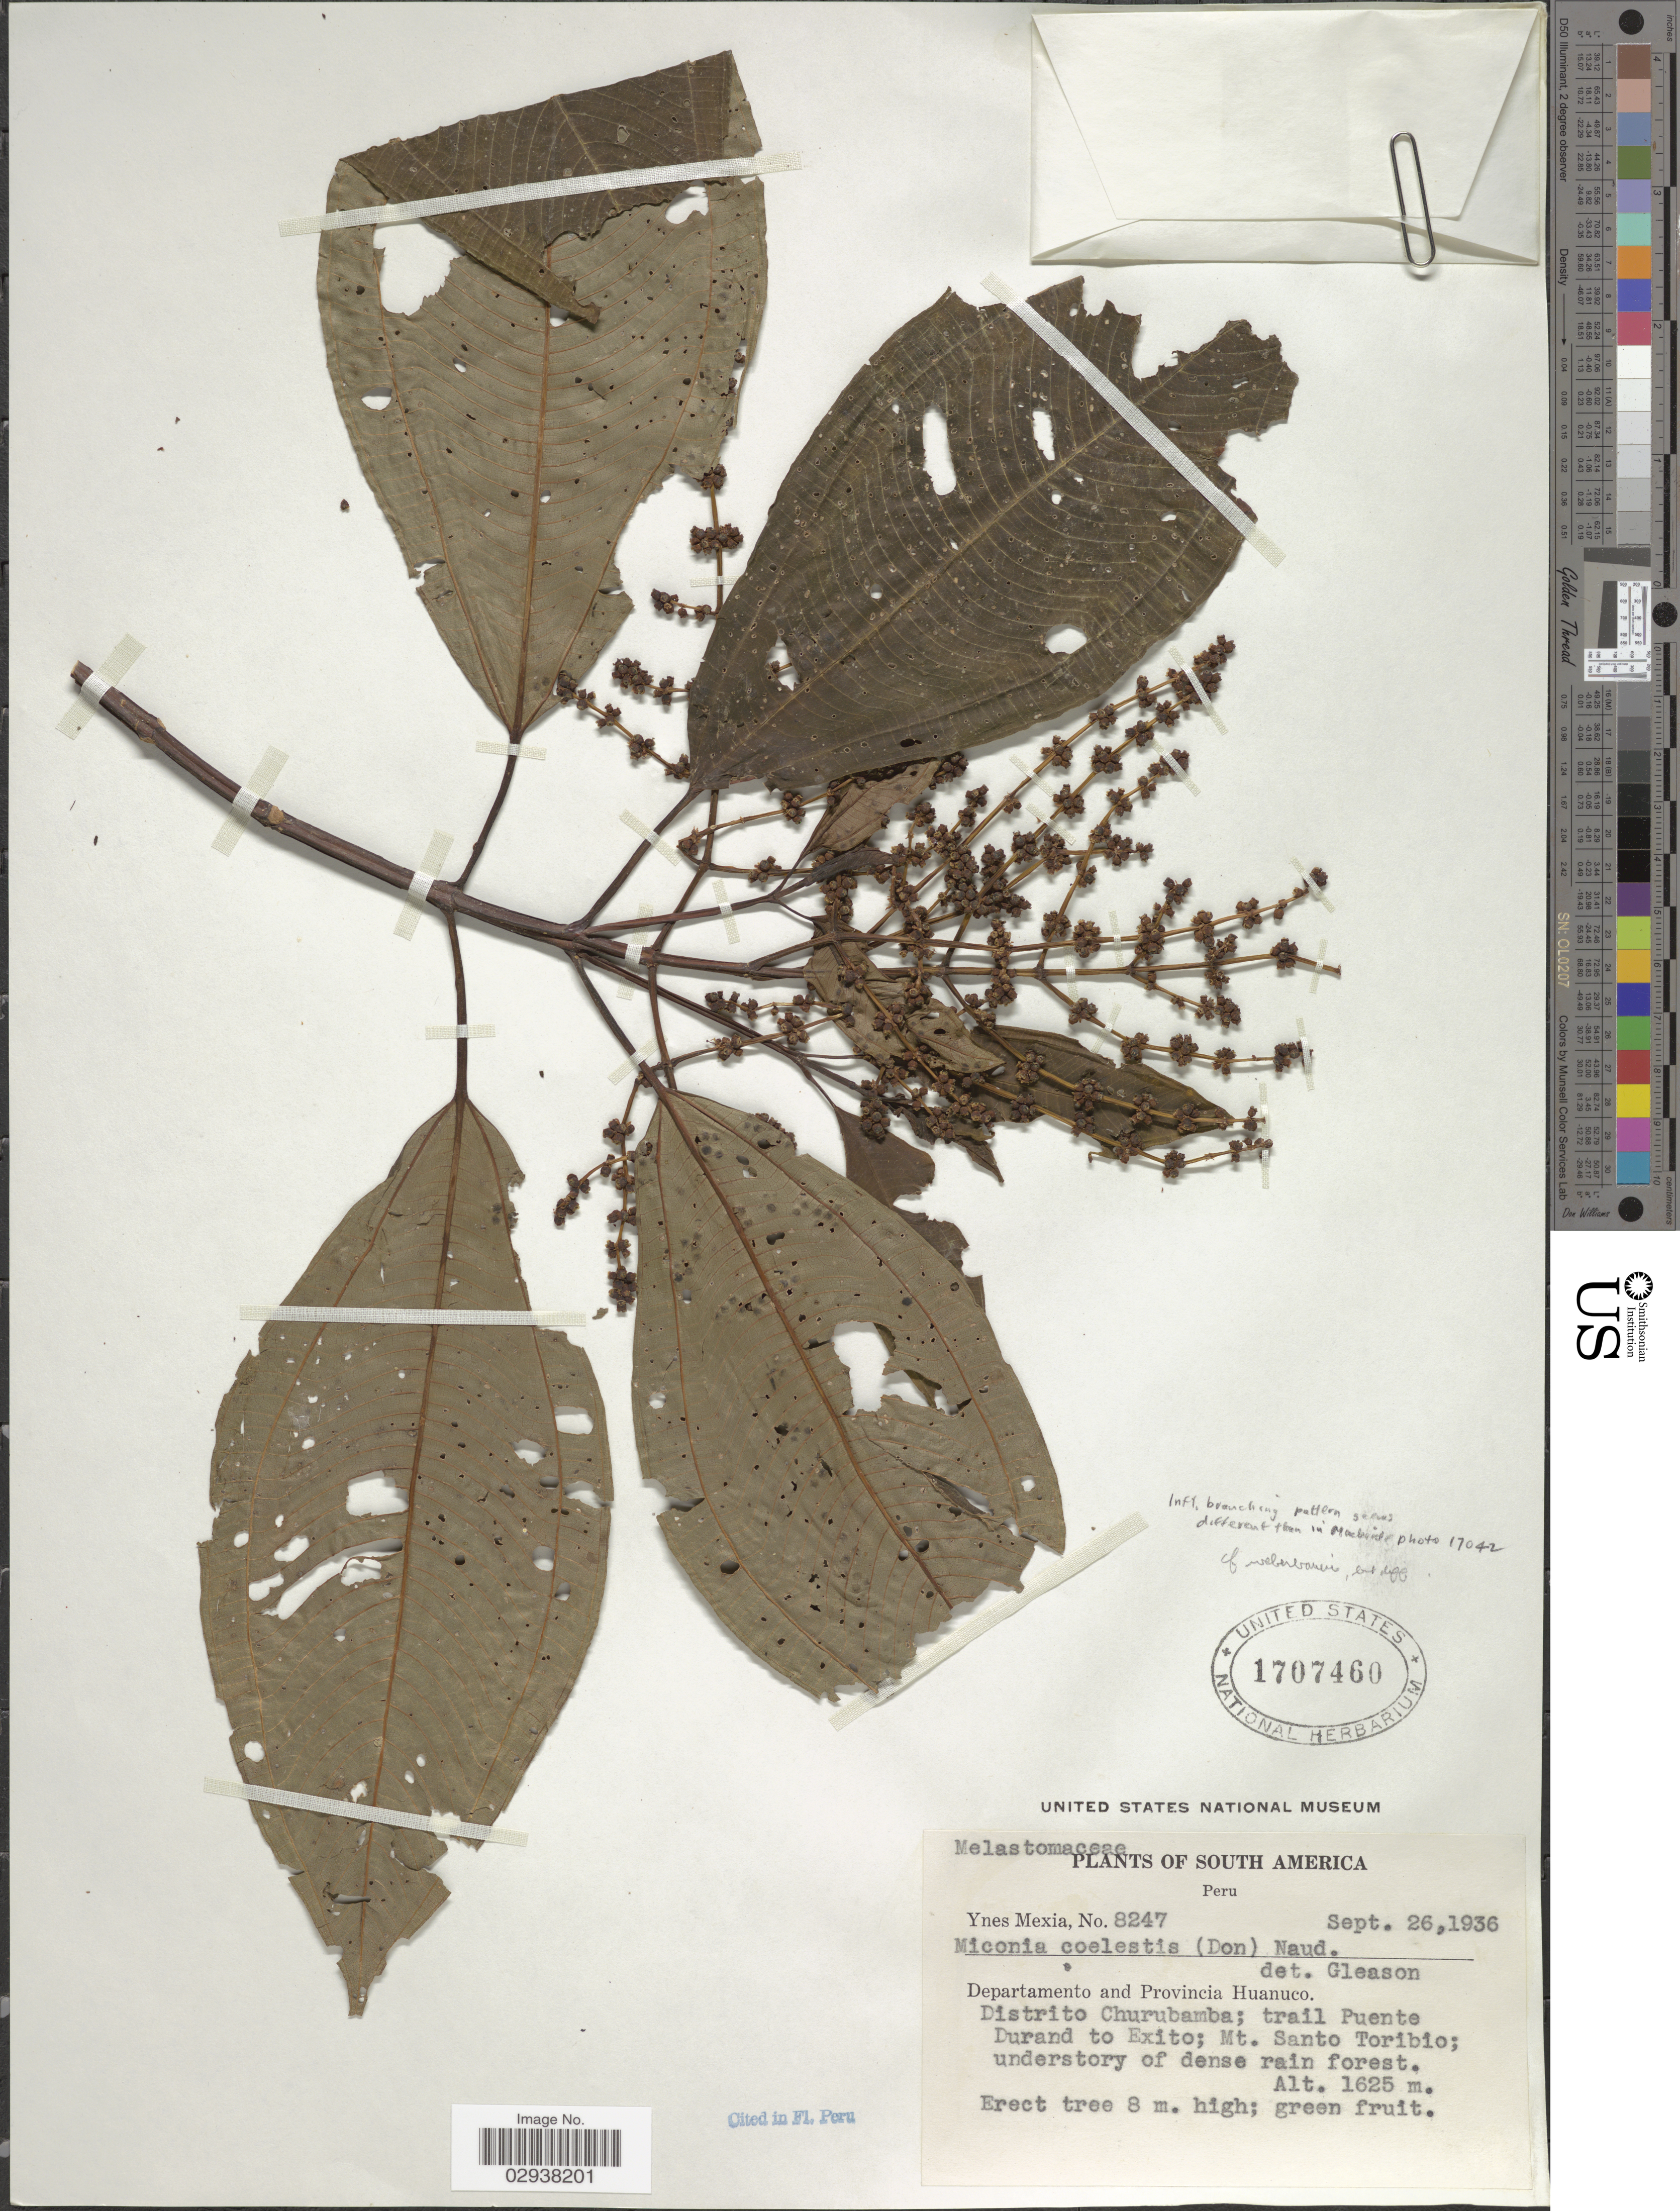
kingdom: Plantae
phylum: Tracheophyta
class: Magnoliopsida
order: Myrtales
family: Melastomataceae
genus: Miconia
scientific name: Miconia coelestis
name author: (Pav. ex D. Don) Naudin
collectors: Y. Mexia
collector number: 8247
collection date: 1936-09-26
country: Peru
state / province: Huánuco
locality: Departamento and Provincia Huanuco. Distrito Churubamba; trail Puente Durand to Exito; Mt. Santo Toribio.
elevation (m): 1625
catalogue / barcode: US 1707460